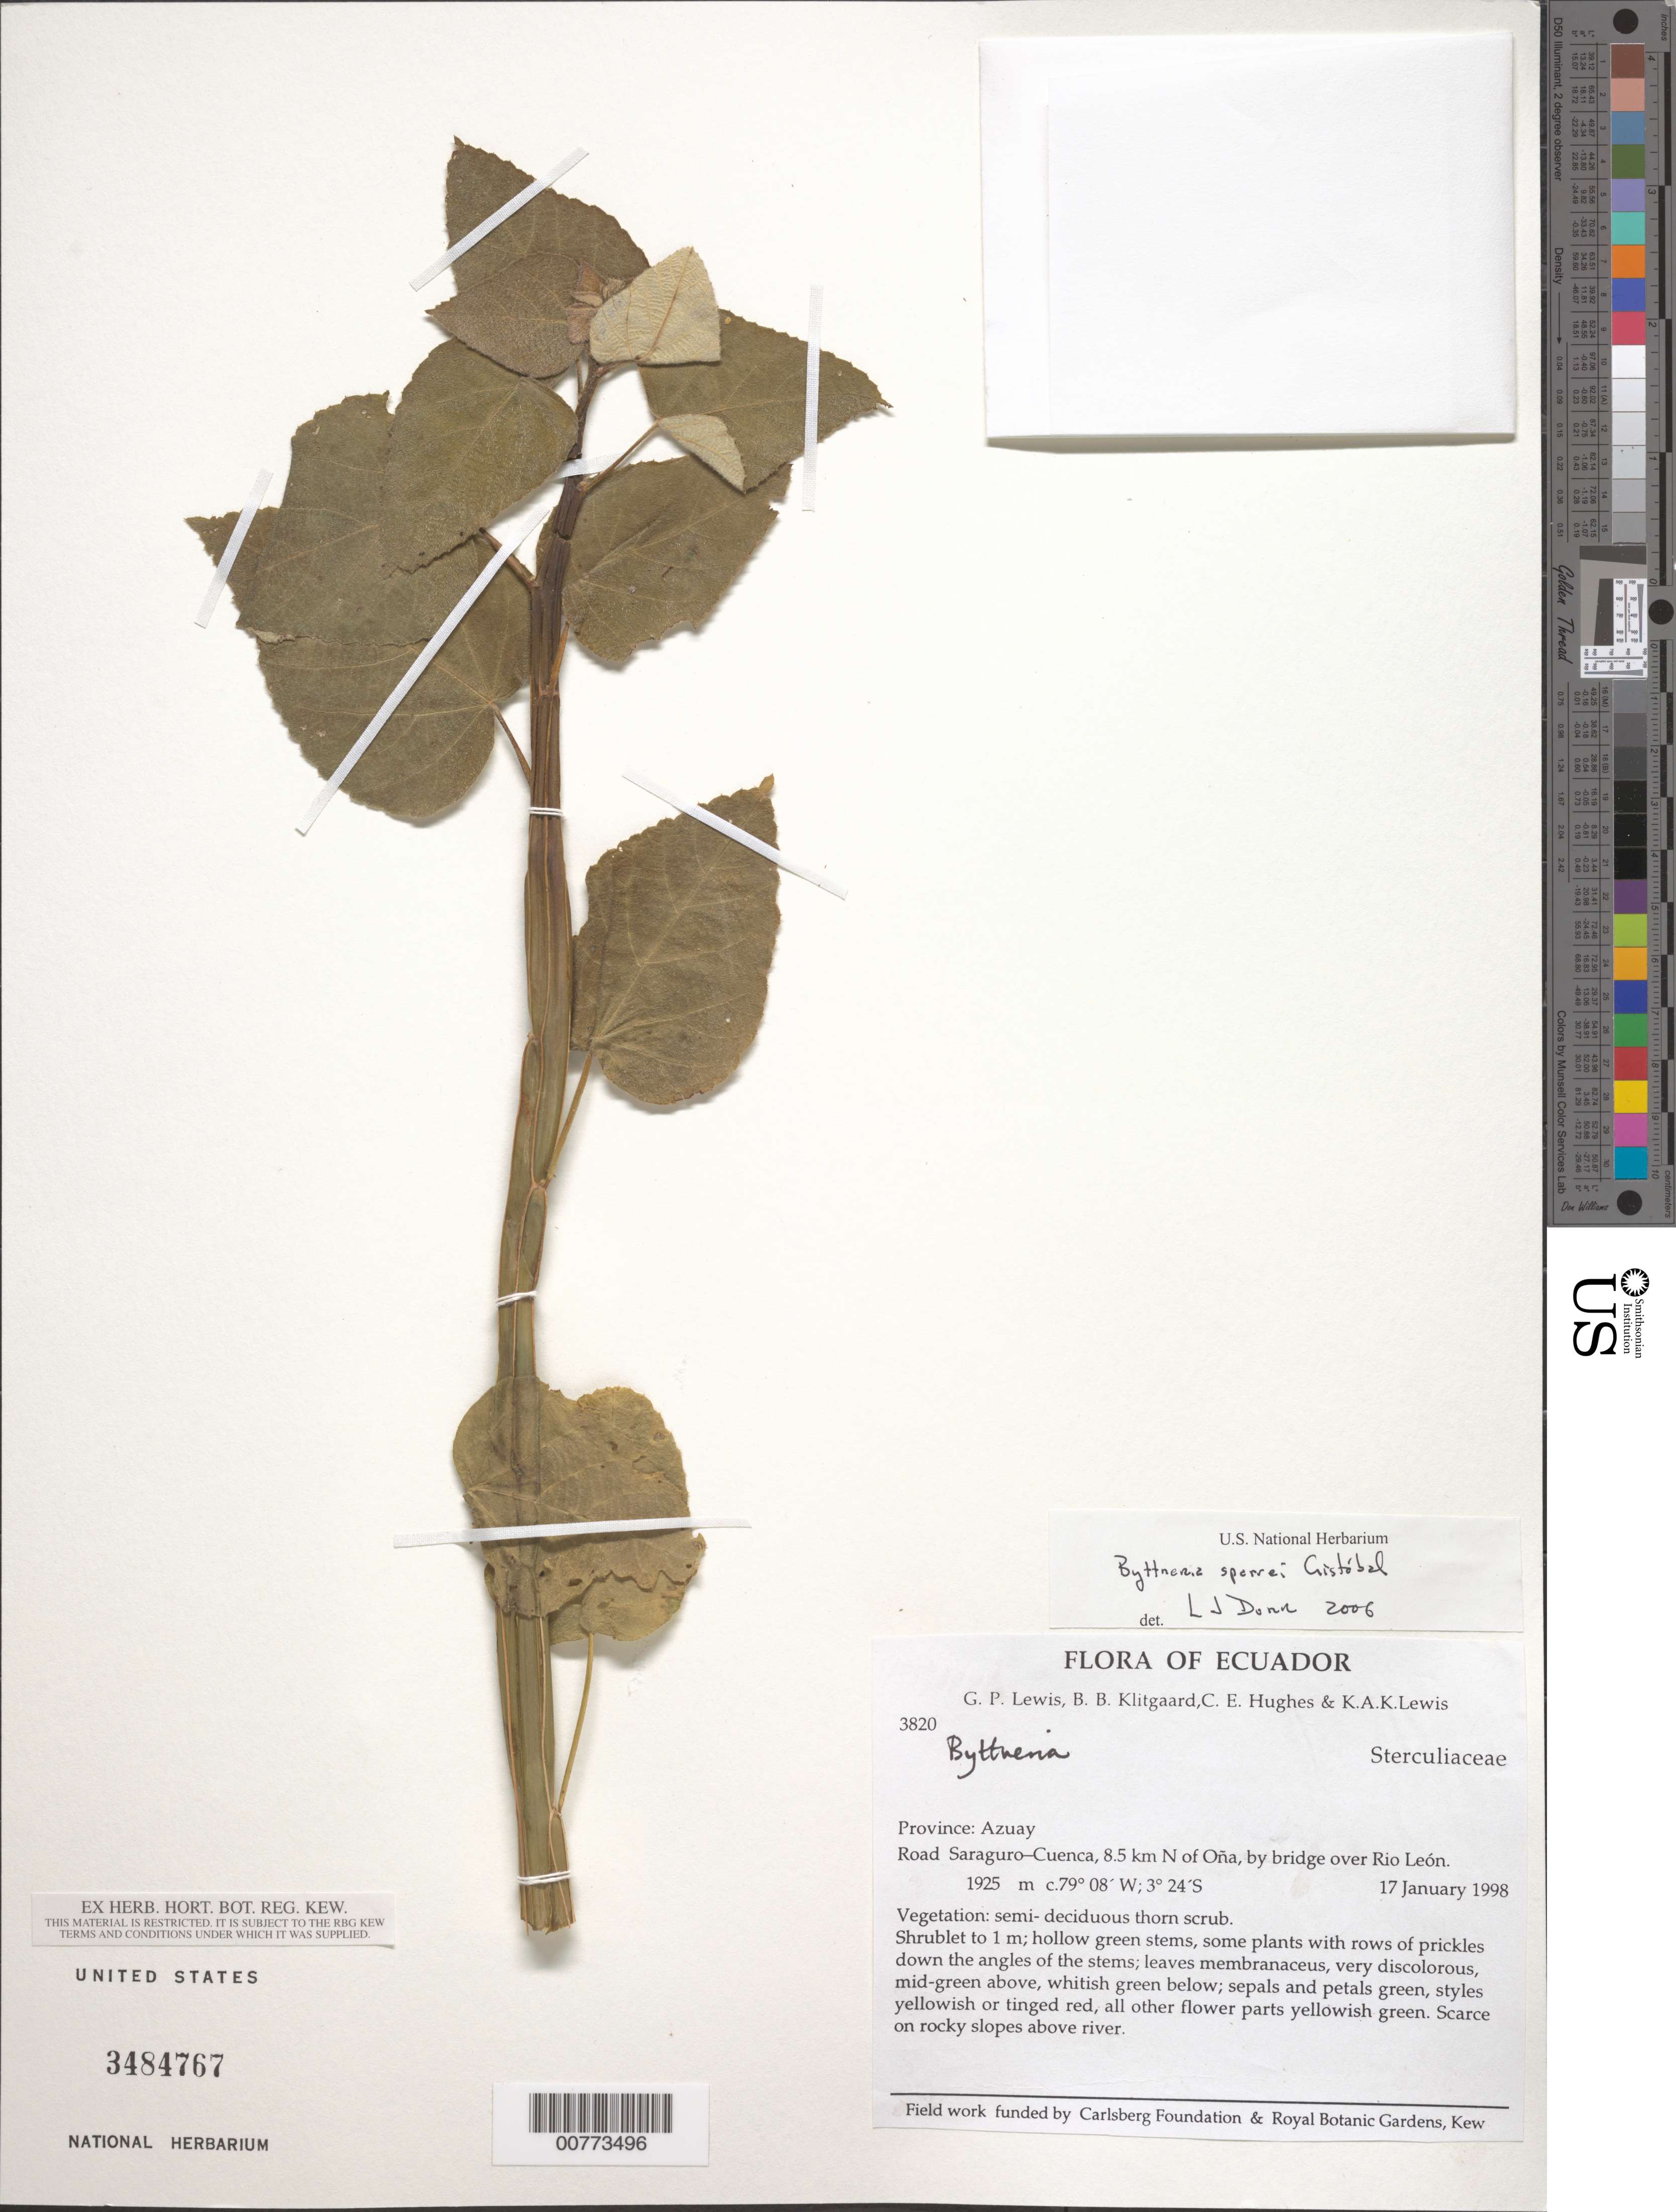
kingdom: Plantae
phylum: Tracheophyta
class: Magnoliopsida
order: Malvales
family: Malvaceae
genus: Byttneria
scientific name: Byttneria sparrei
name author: Cristóbal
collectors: G. P. Lewis, B. B. Klitgaard, C. Hughes & K. Lewis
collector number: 3820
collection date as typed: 17 Jan 1998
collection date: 1998-01-17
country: Ecuador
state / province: Azuay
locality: Road Saraguro-Cuenca, 8.5 km N of Oña, by bridge over Rio León.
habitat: Semi-deciduous thorn scrub.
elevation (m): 195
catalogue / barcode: US 3484767